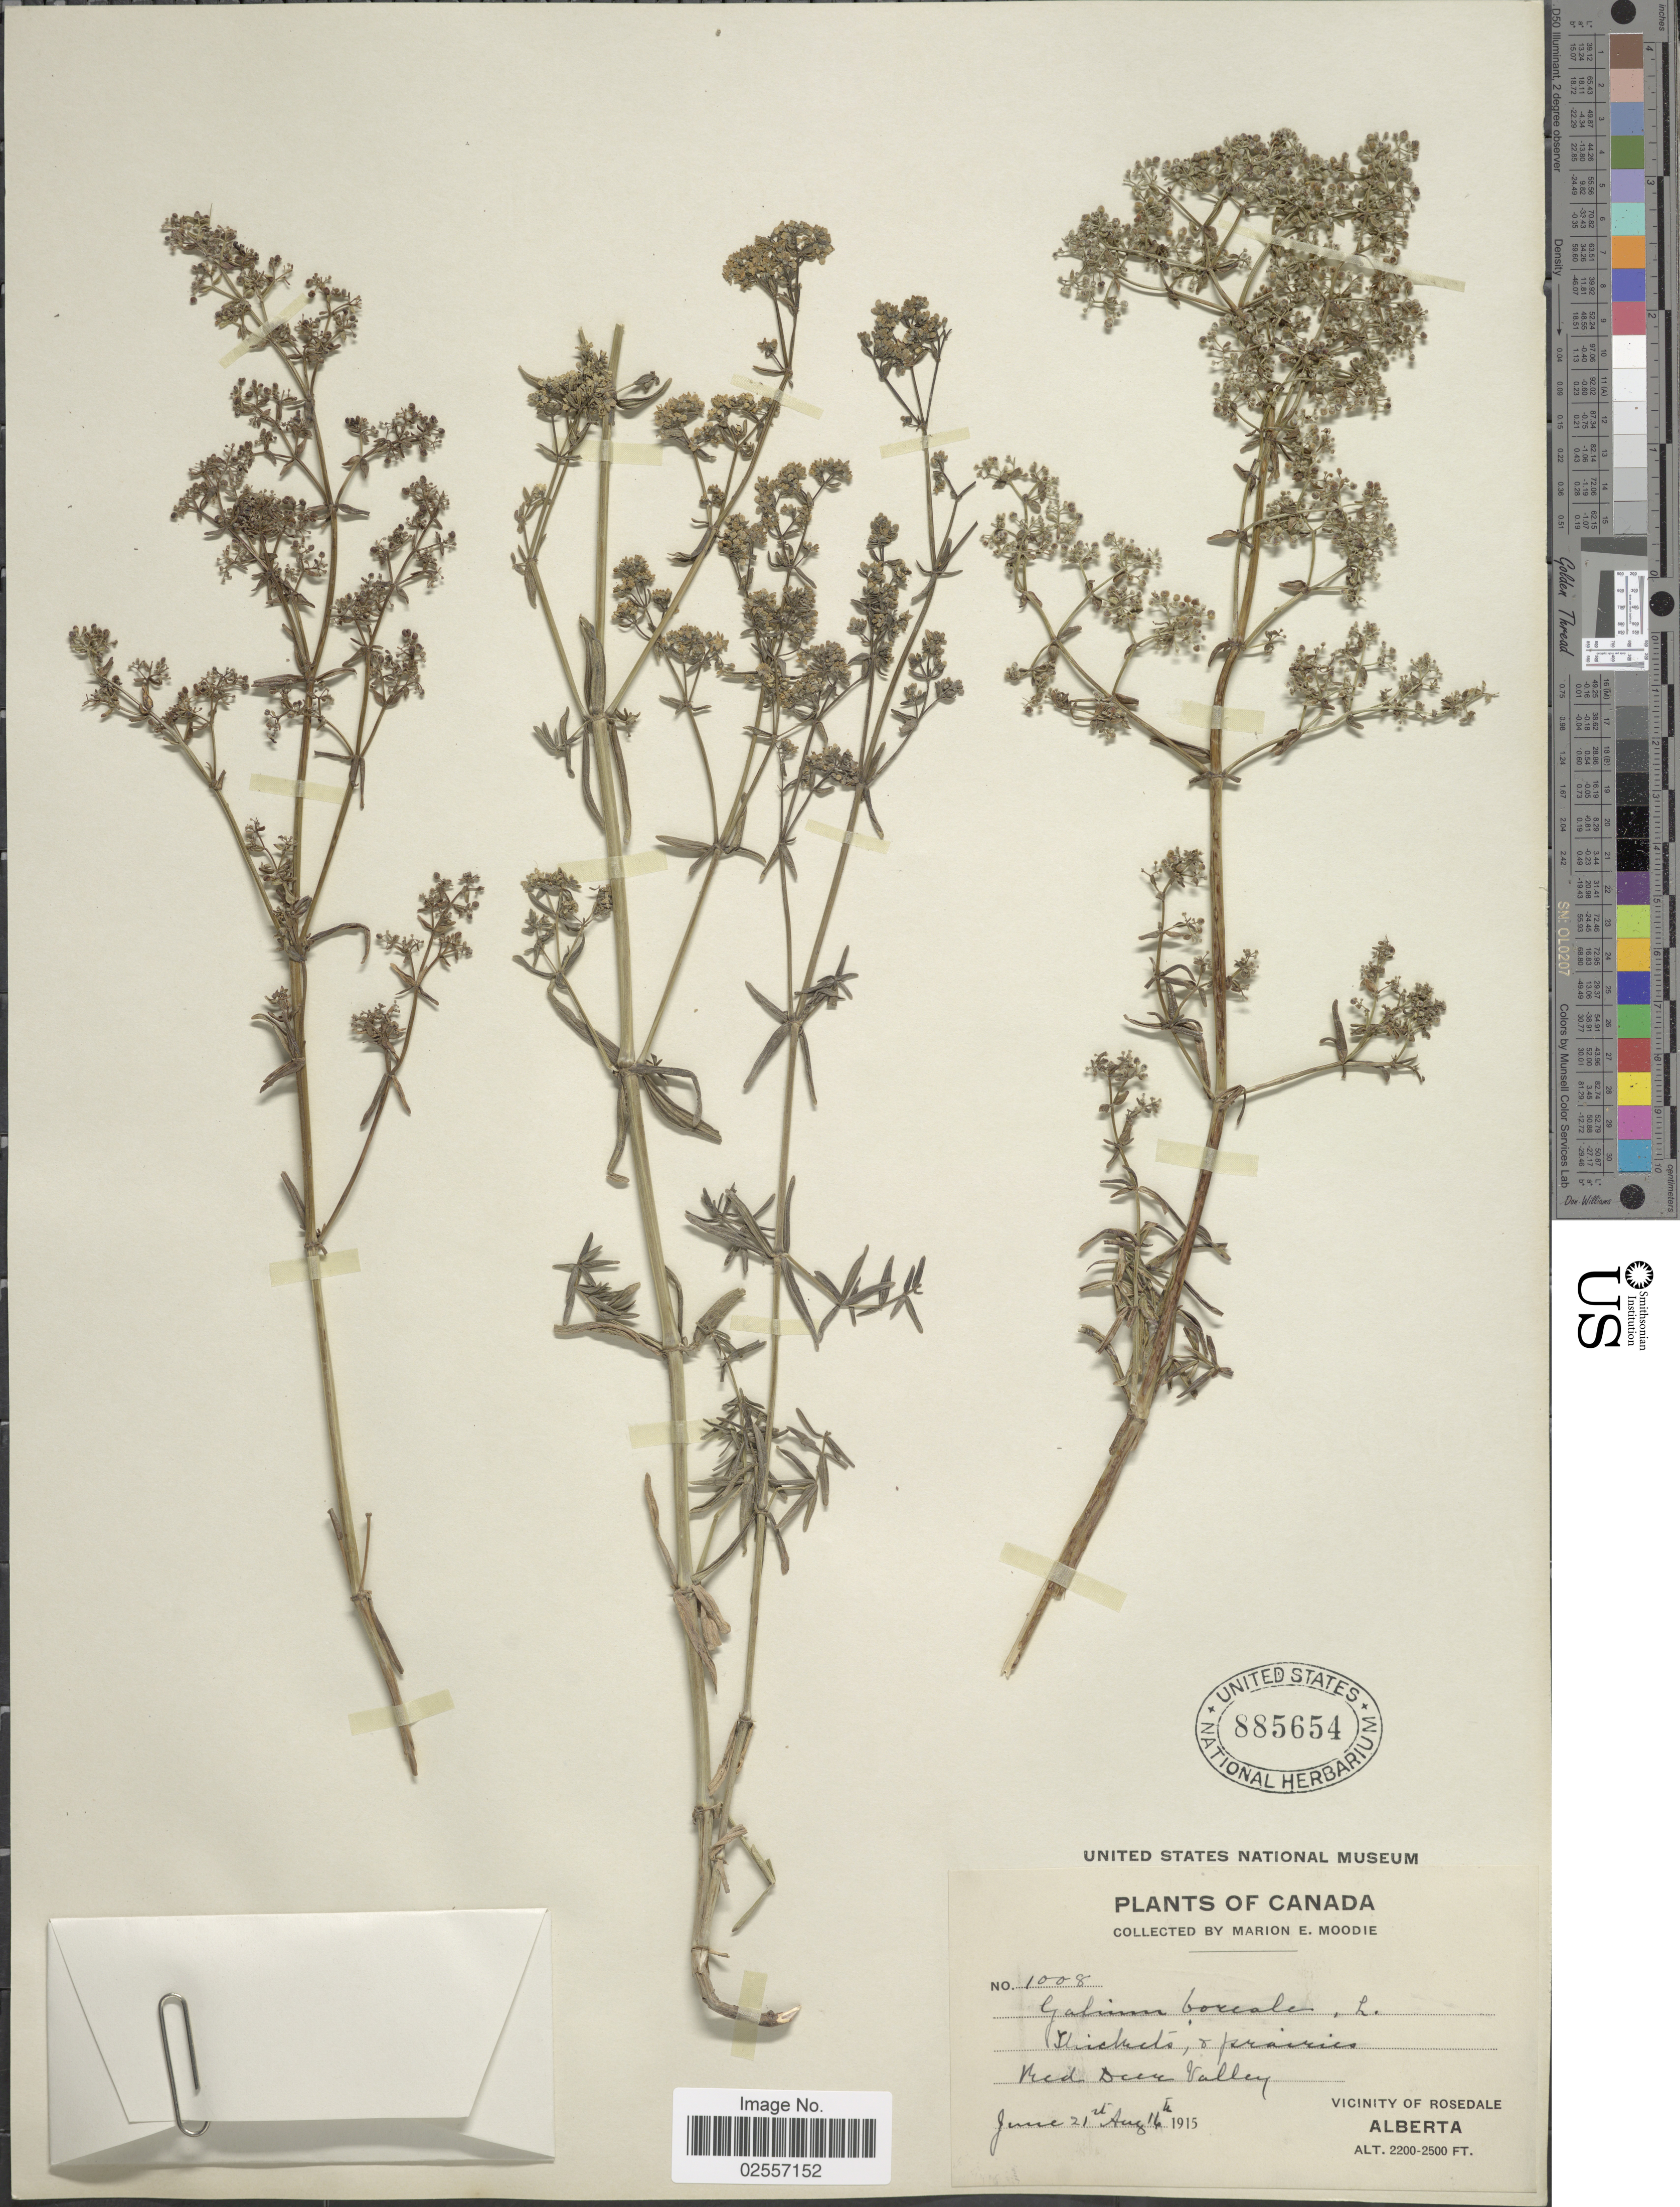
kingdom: Plantae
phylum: Tracheophyta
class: Magnoliopsida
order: Gentianales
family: Rubiaceae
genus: Galium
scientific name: Galium boreale L.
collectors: M. E. Moodie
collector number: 1008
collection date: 1915-06-21/1915-08-16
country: Canada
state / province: Alberta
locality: Red Deer Valley. Vicinity of Rosedale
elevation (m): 671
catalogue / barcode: US 885654